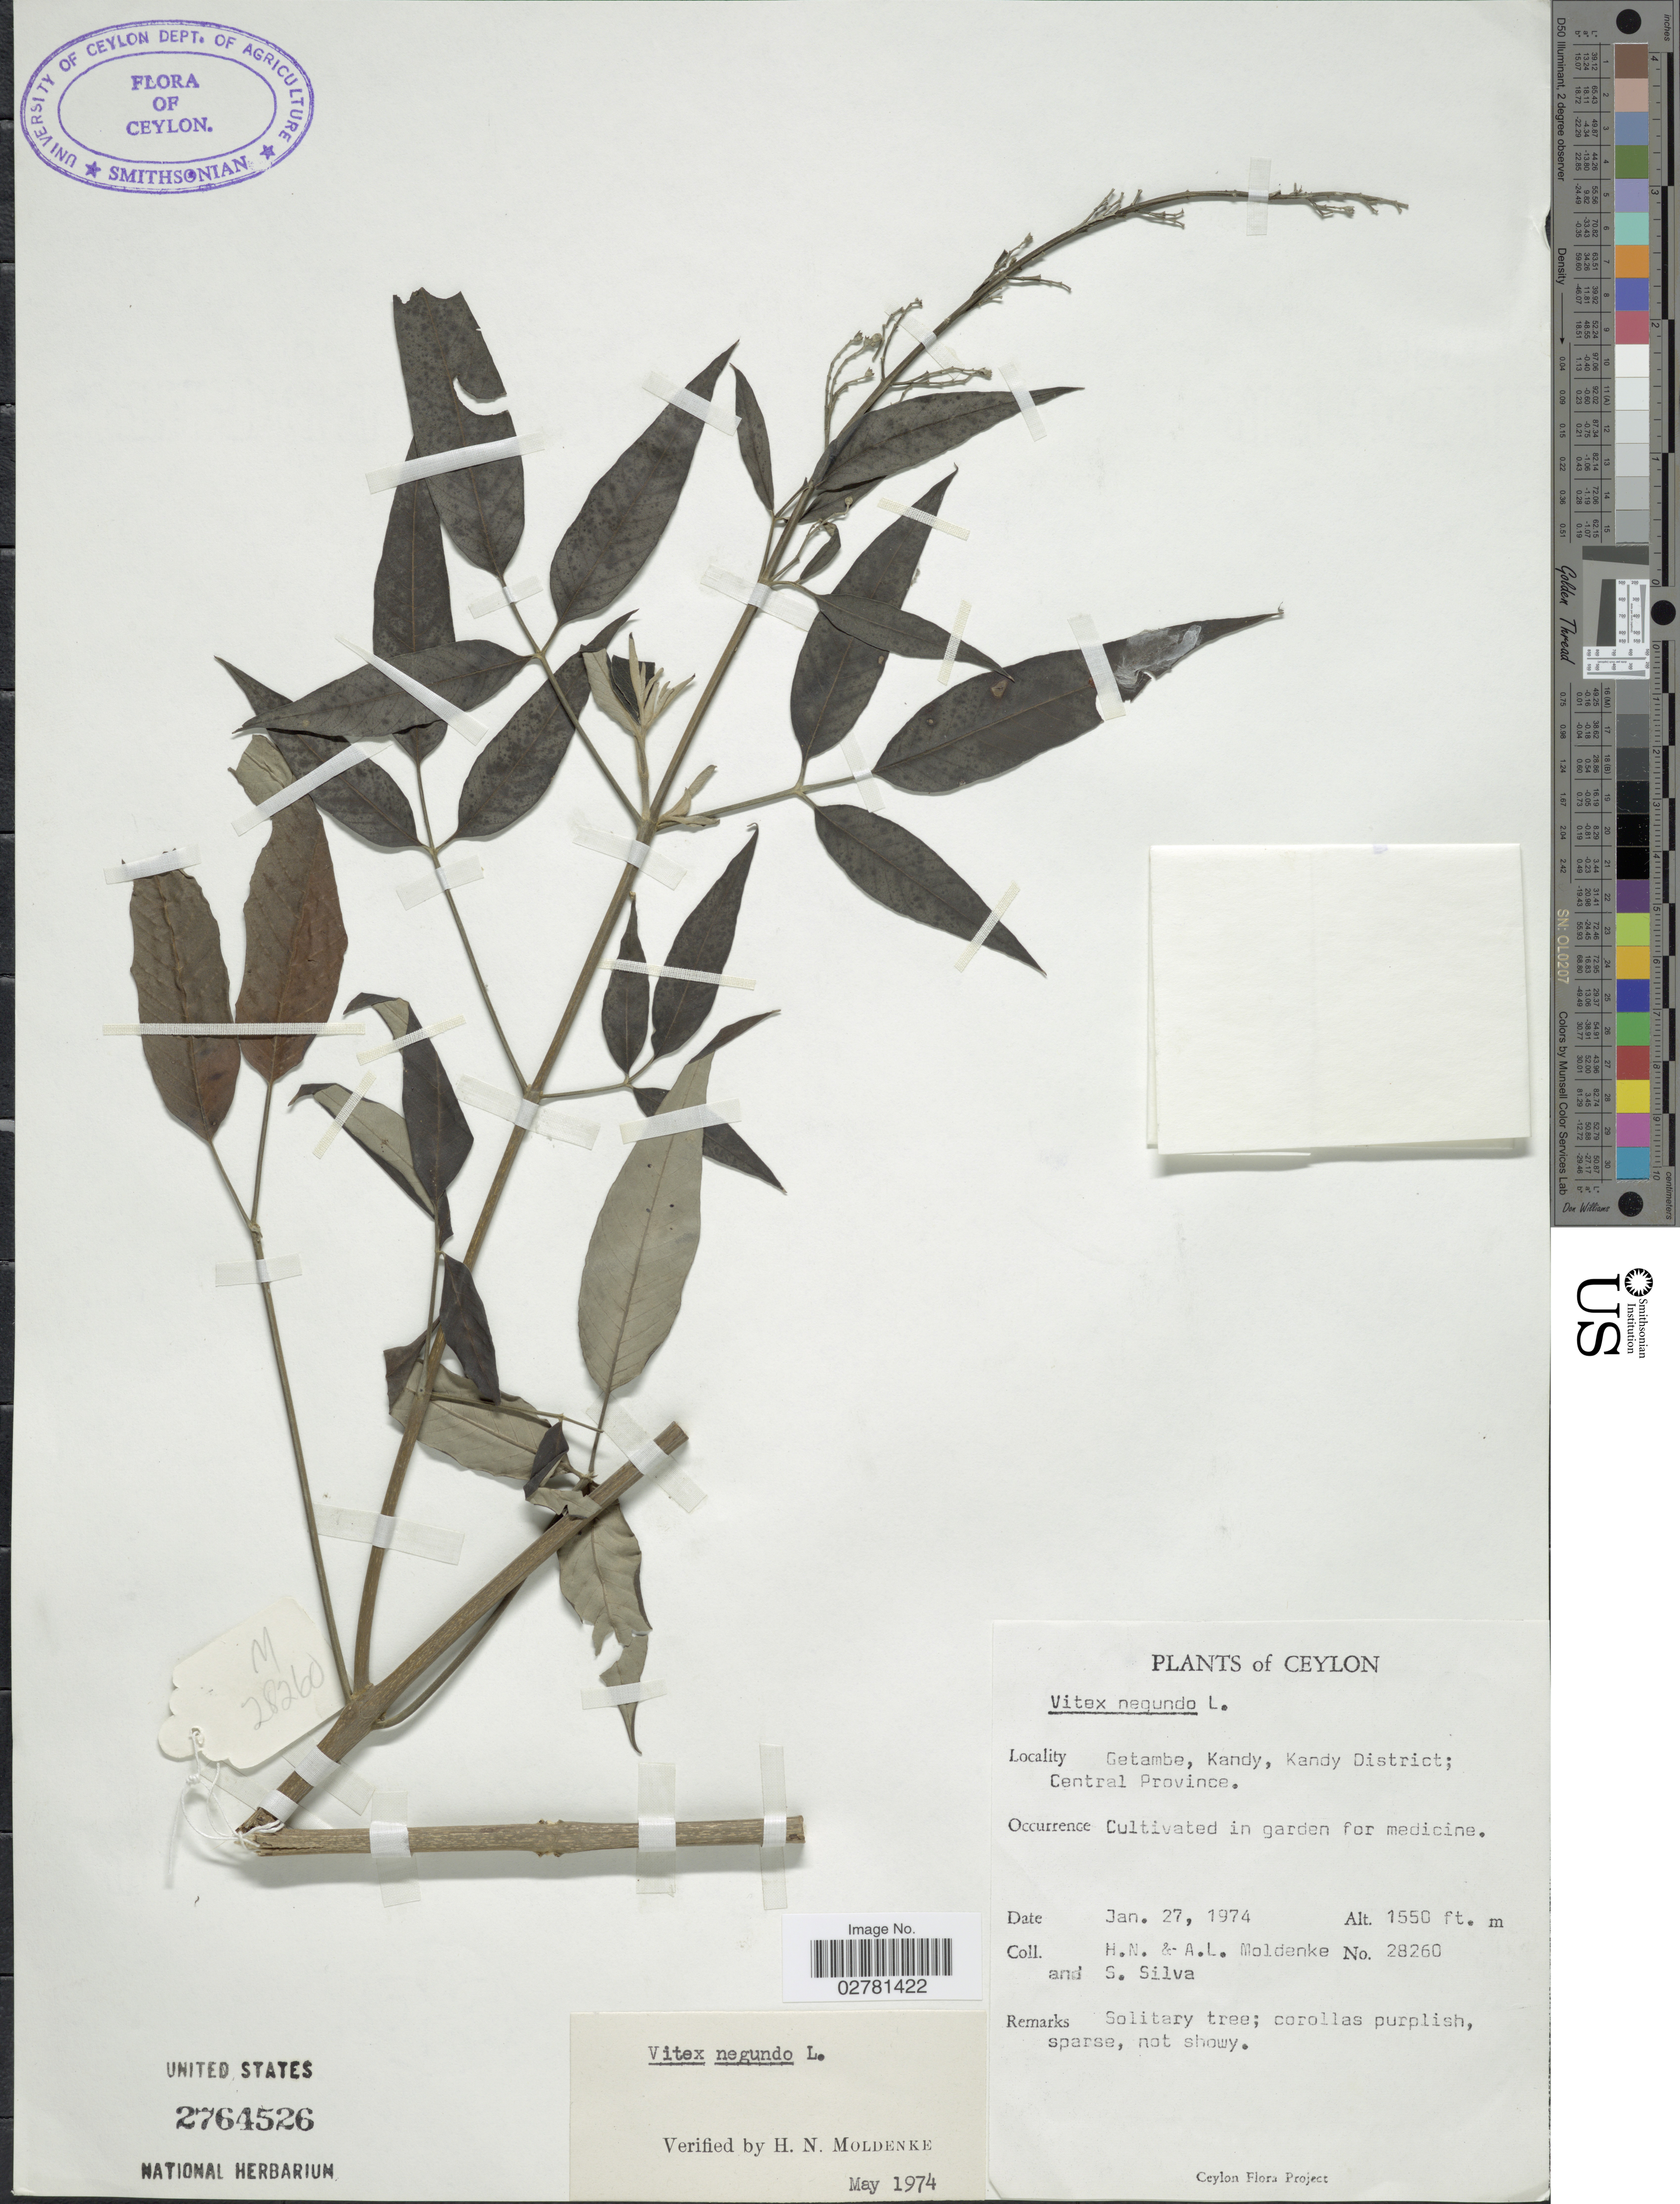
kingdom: Plantae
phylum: Tracheophyta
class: Magnoliopsida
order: Lamiales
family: Lamiaceae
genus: Vitex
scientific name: Vitex negundo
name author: L.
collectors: H. N. Moldenke, A. L. Moldenke & S. Silva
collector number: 28260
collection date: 1974-01-27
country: Sri Lanka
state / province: Central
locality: Ceylon. Getambe,Kandy, Kandy District.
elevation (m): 472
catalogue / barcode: US 2764526